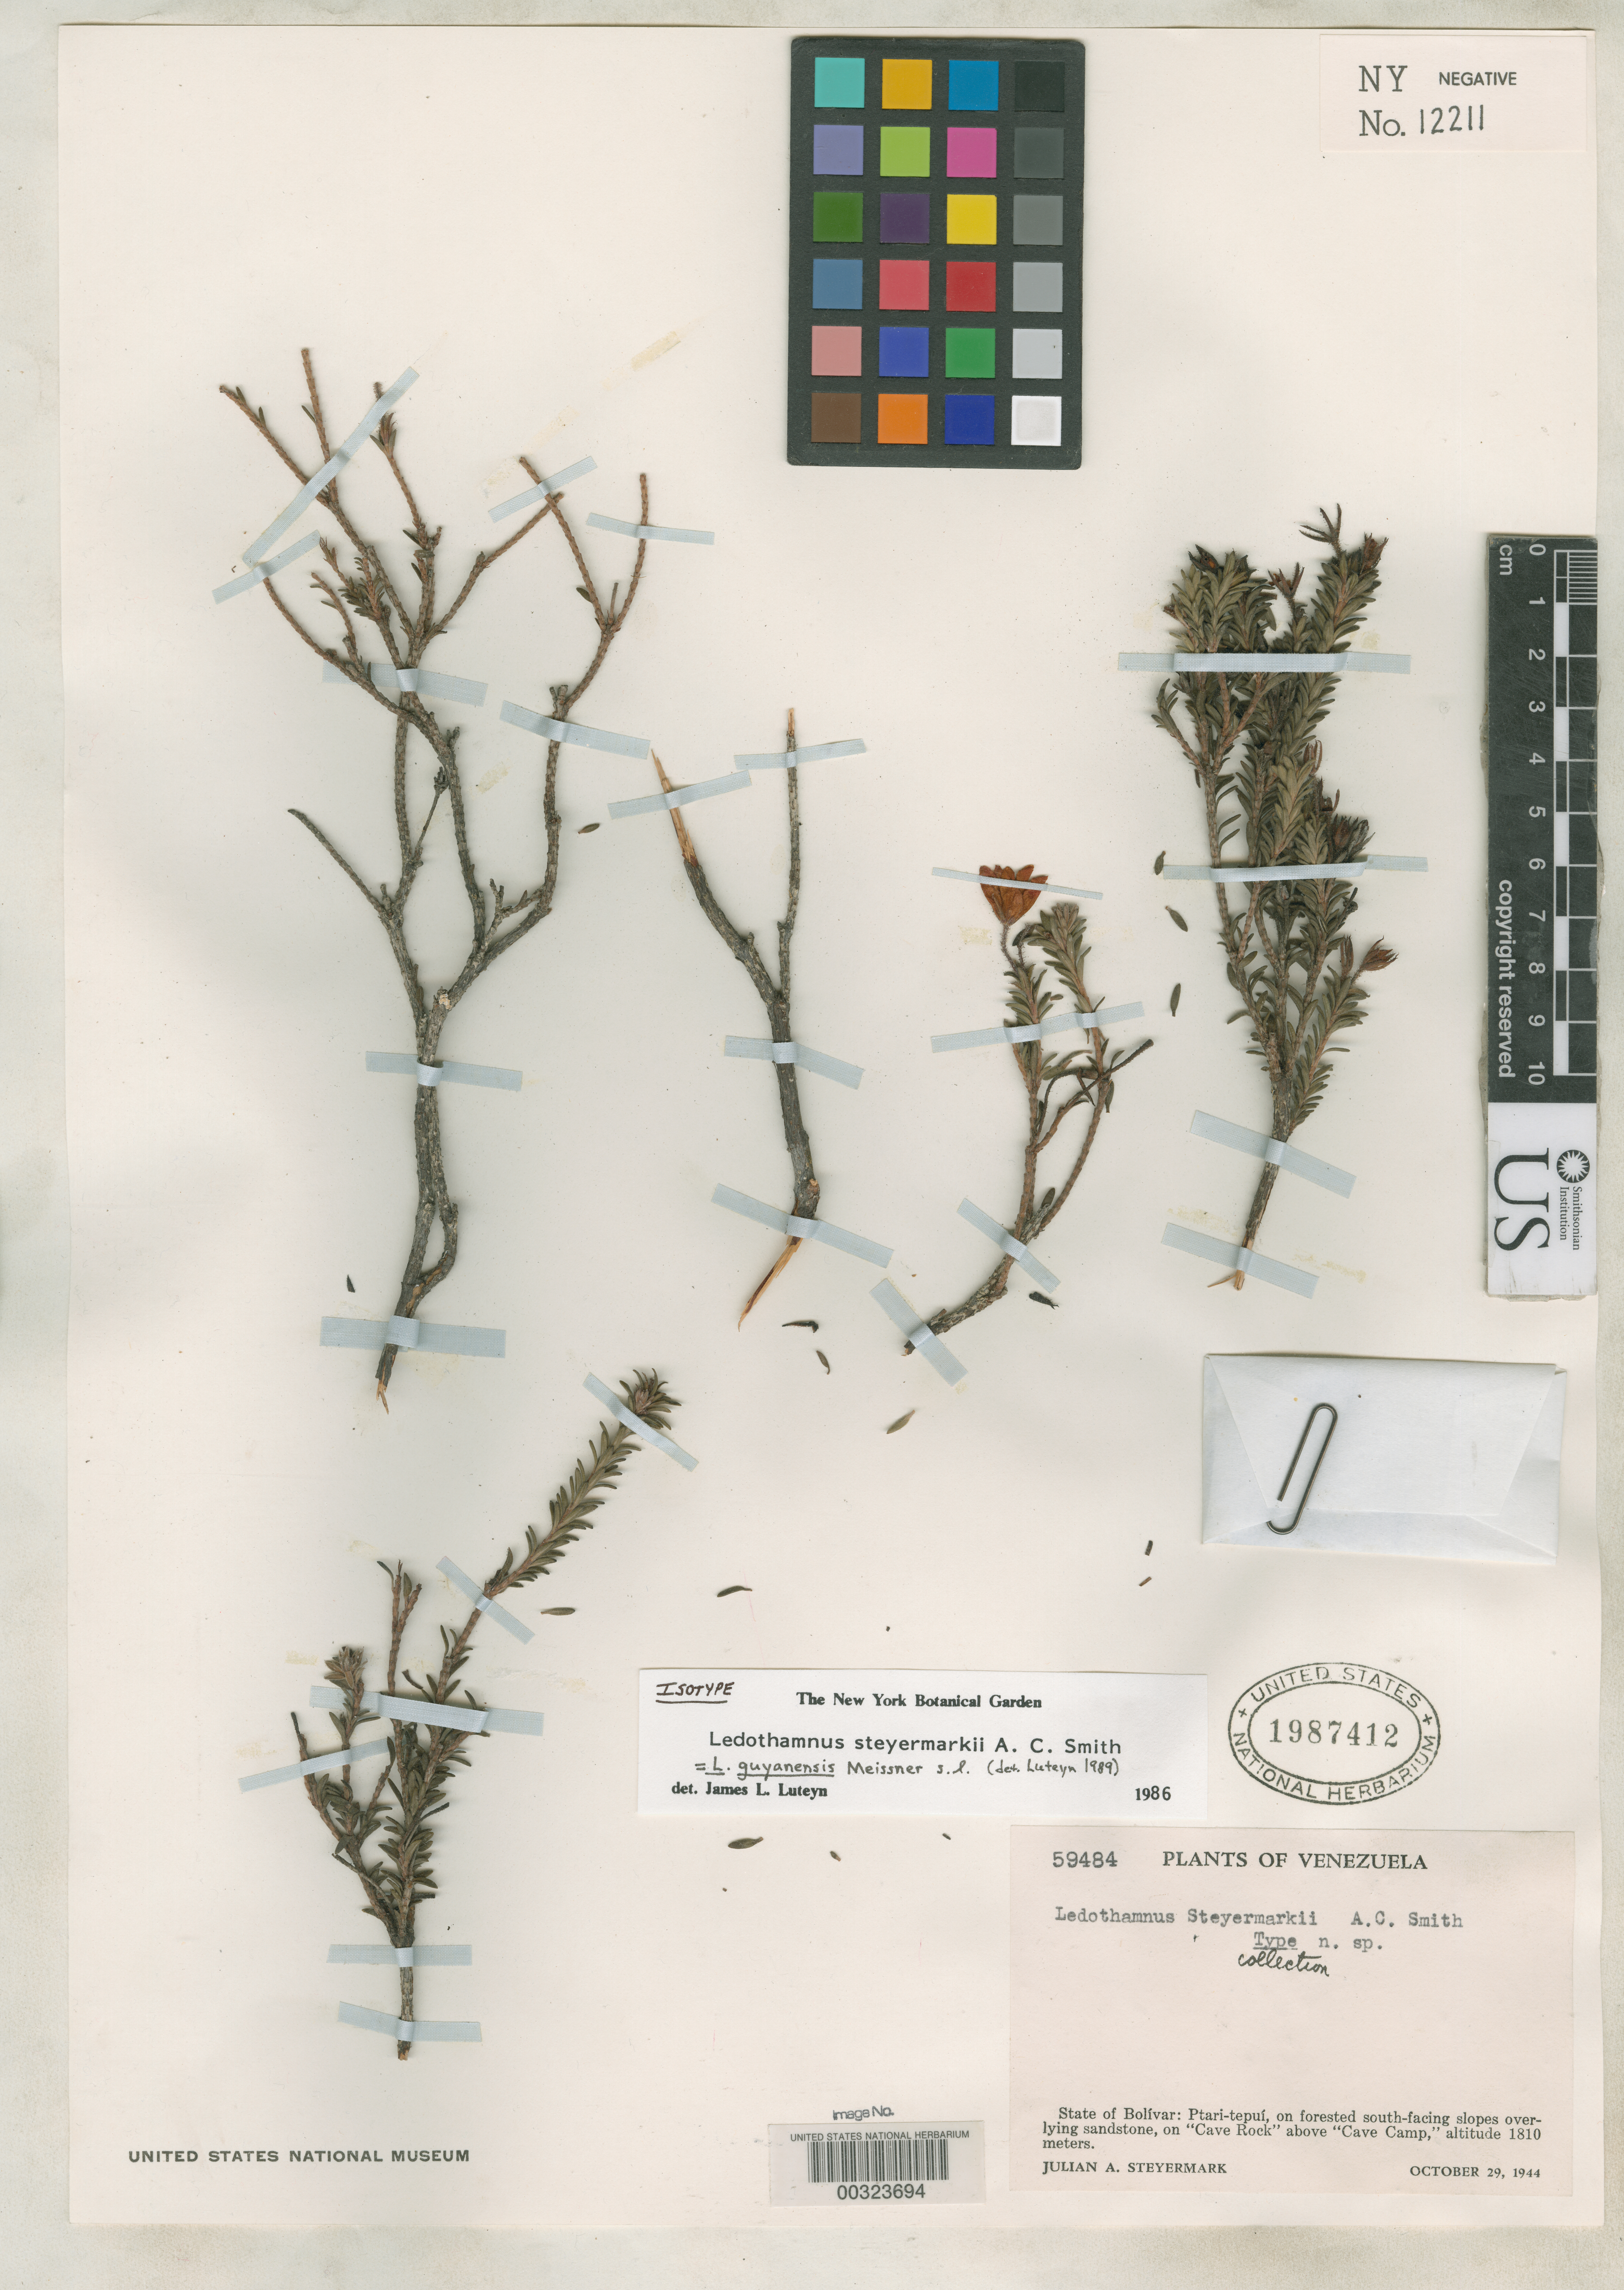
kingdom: Plantae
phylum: Tracheophyta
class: Magnoliopsida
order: Ericales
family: Ericaceae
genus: Ledothamnus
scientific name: Ledothamnus steyermarkii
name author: A.C. Sm.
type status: Isotype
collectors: J. Steyermark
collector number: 59484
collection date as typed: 29 Oct 1944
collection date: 1944-10-29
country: Venezuela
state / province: Bolivar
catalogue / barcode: US 1987412